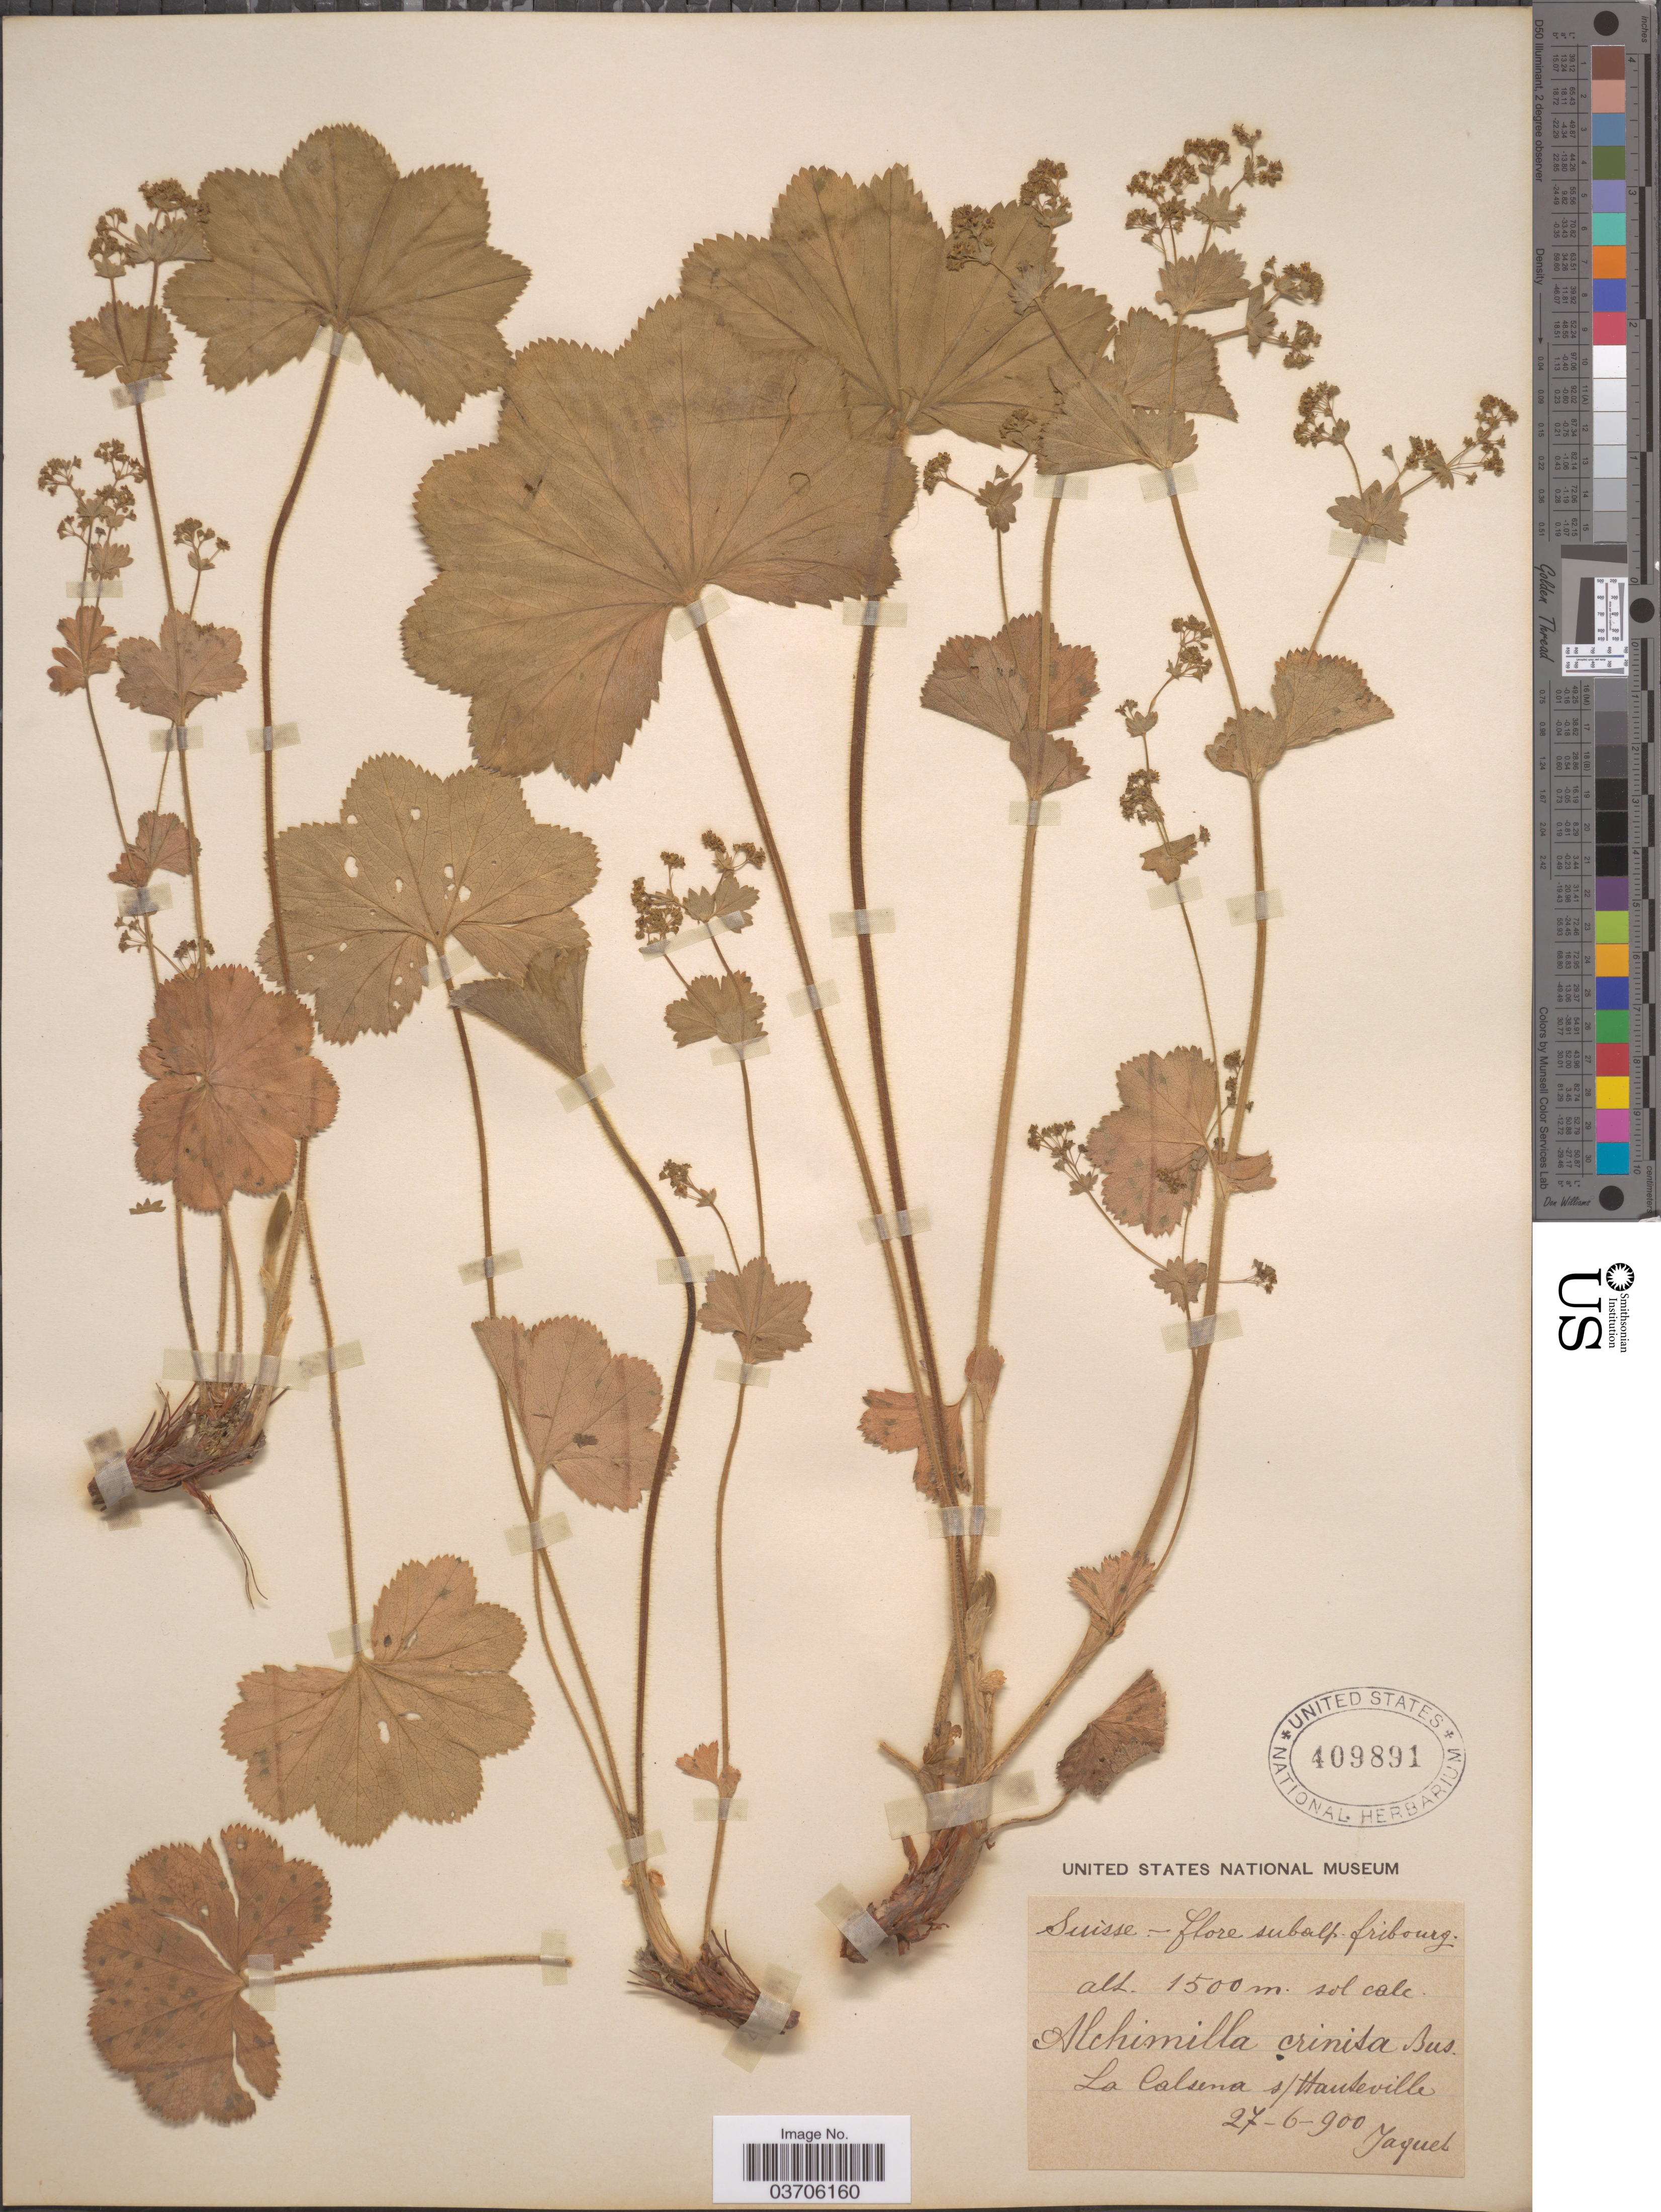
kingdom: Plantae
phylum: Tracheophyta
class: Magnoliopsida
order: Rosales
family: Rosaceae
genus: Alchemilla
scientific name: Alchemilla crinita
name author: Buser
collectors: -. Jaquet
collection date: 1900-06-27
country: Switzerland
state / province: Fribourg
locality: Suisse - subalp. fribourg. La Calsena s/Hauteville.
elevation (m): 1500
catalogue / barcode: US 409891